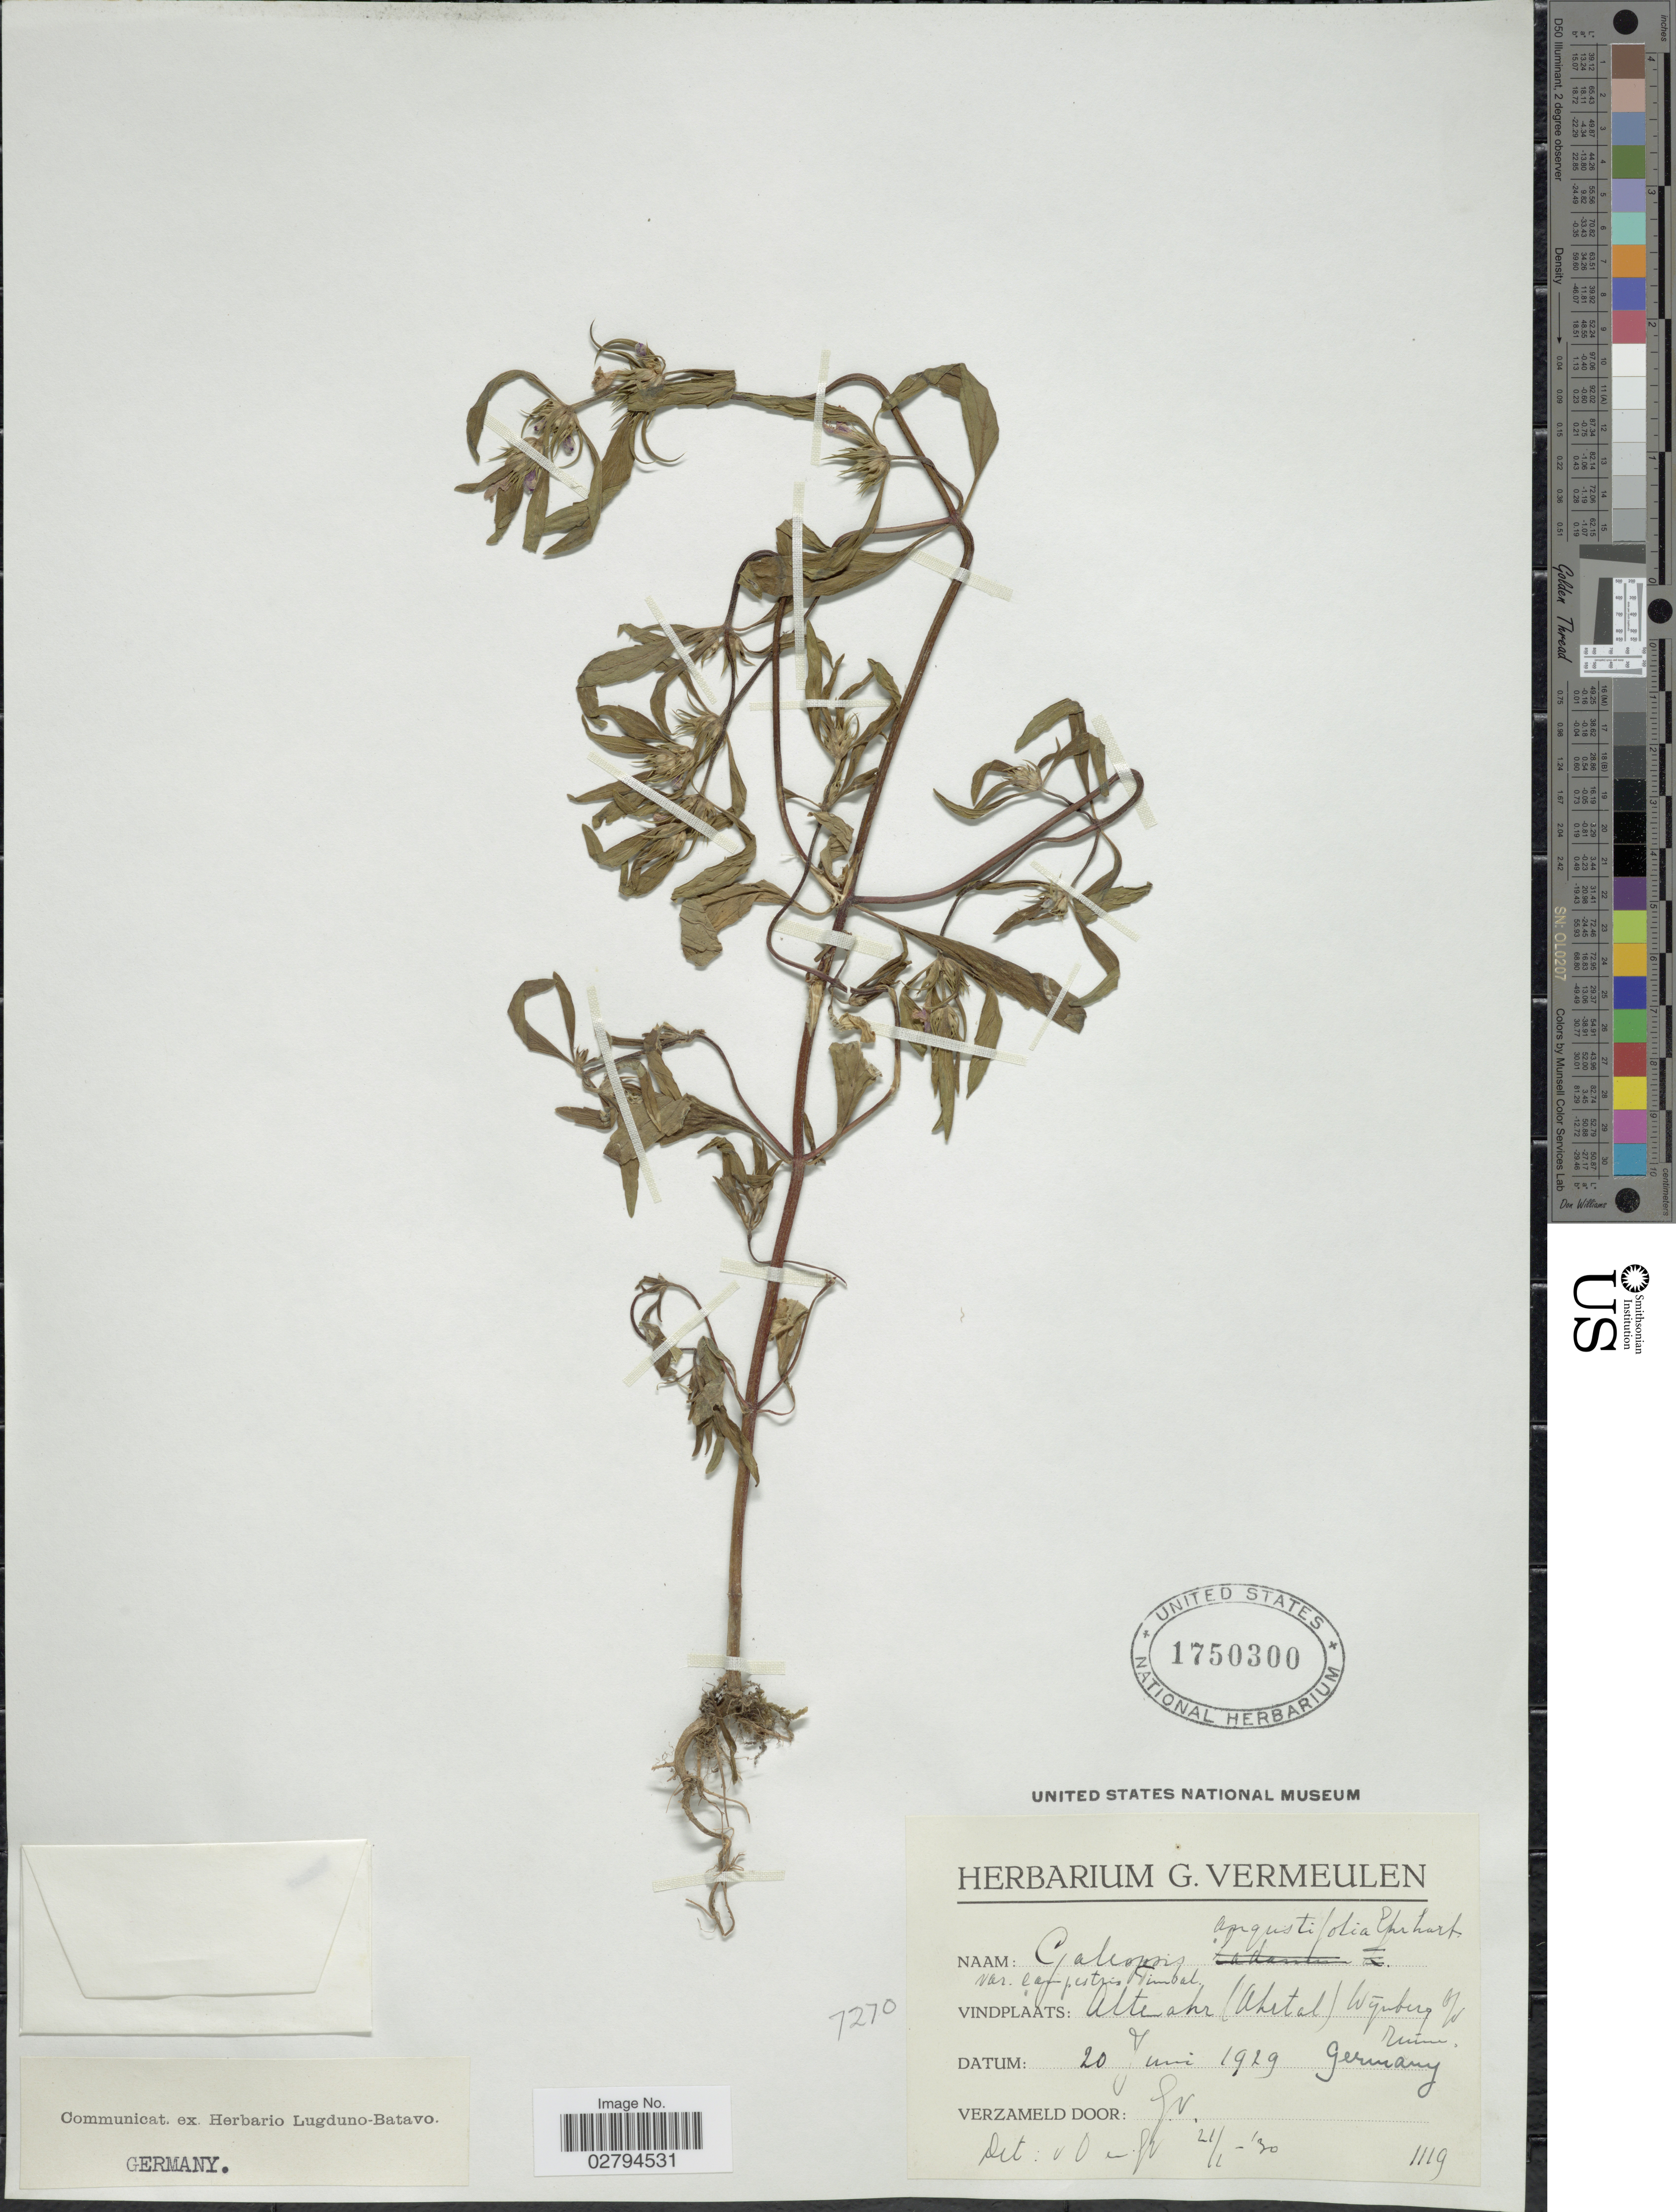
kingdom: Plantae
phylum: Tracheophyta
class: Magnoliopsida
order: Lamiales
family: Lamiaceae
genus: Galeopsis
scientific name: Galeopsis angustifolia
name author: Ehrh. ex Hoffm.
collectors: G. Vermeulen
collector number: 1119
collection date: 1929-06-20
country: Germany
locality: Altenahr (Ahrtal) Wijnberg o/v ruis [interpreted].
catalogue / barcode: US 1750300